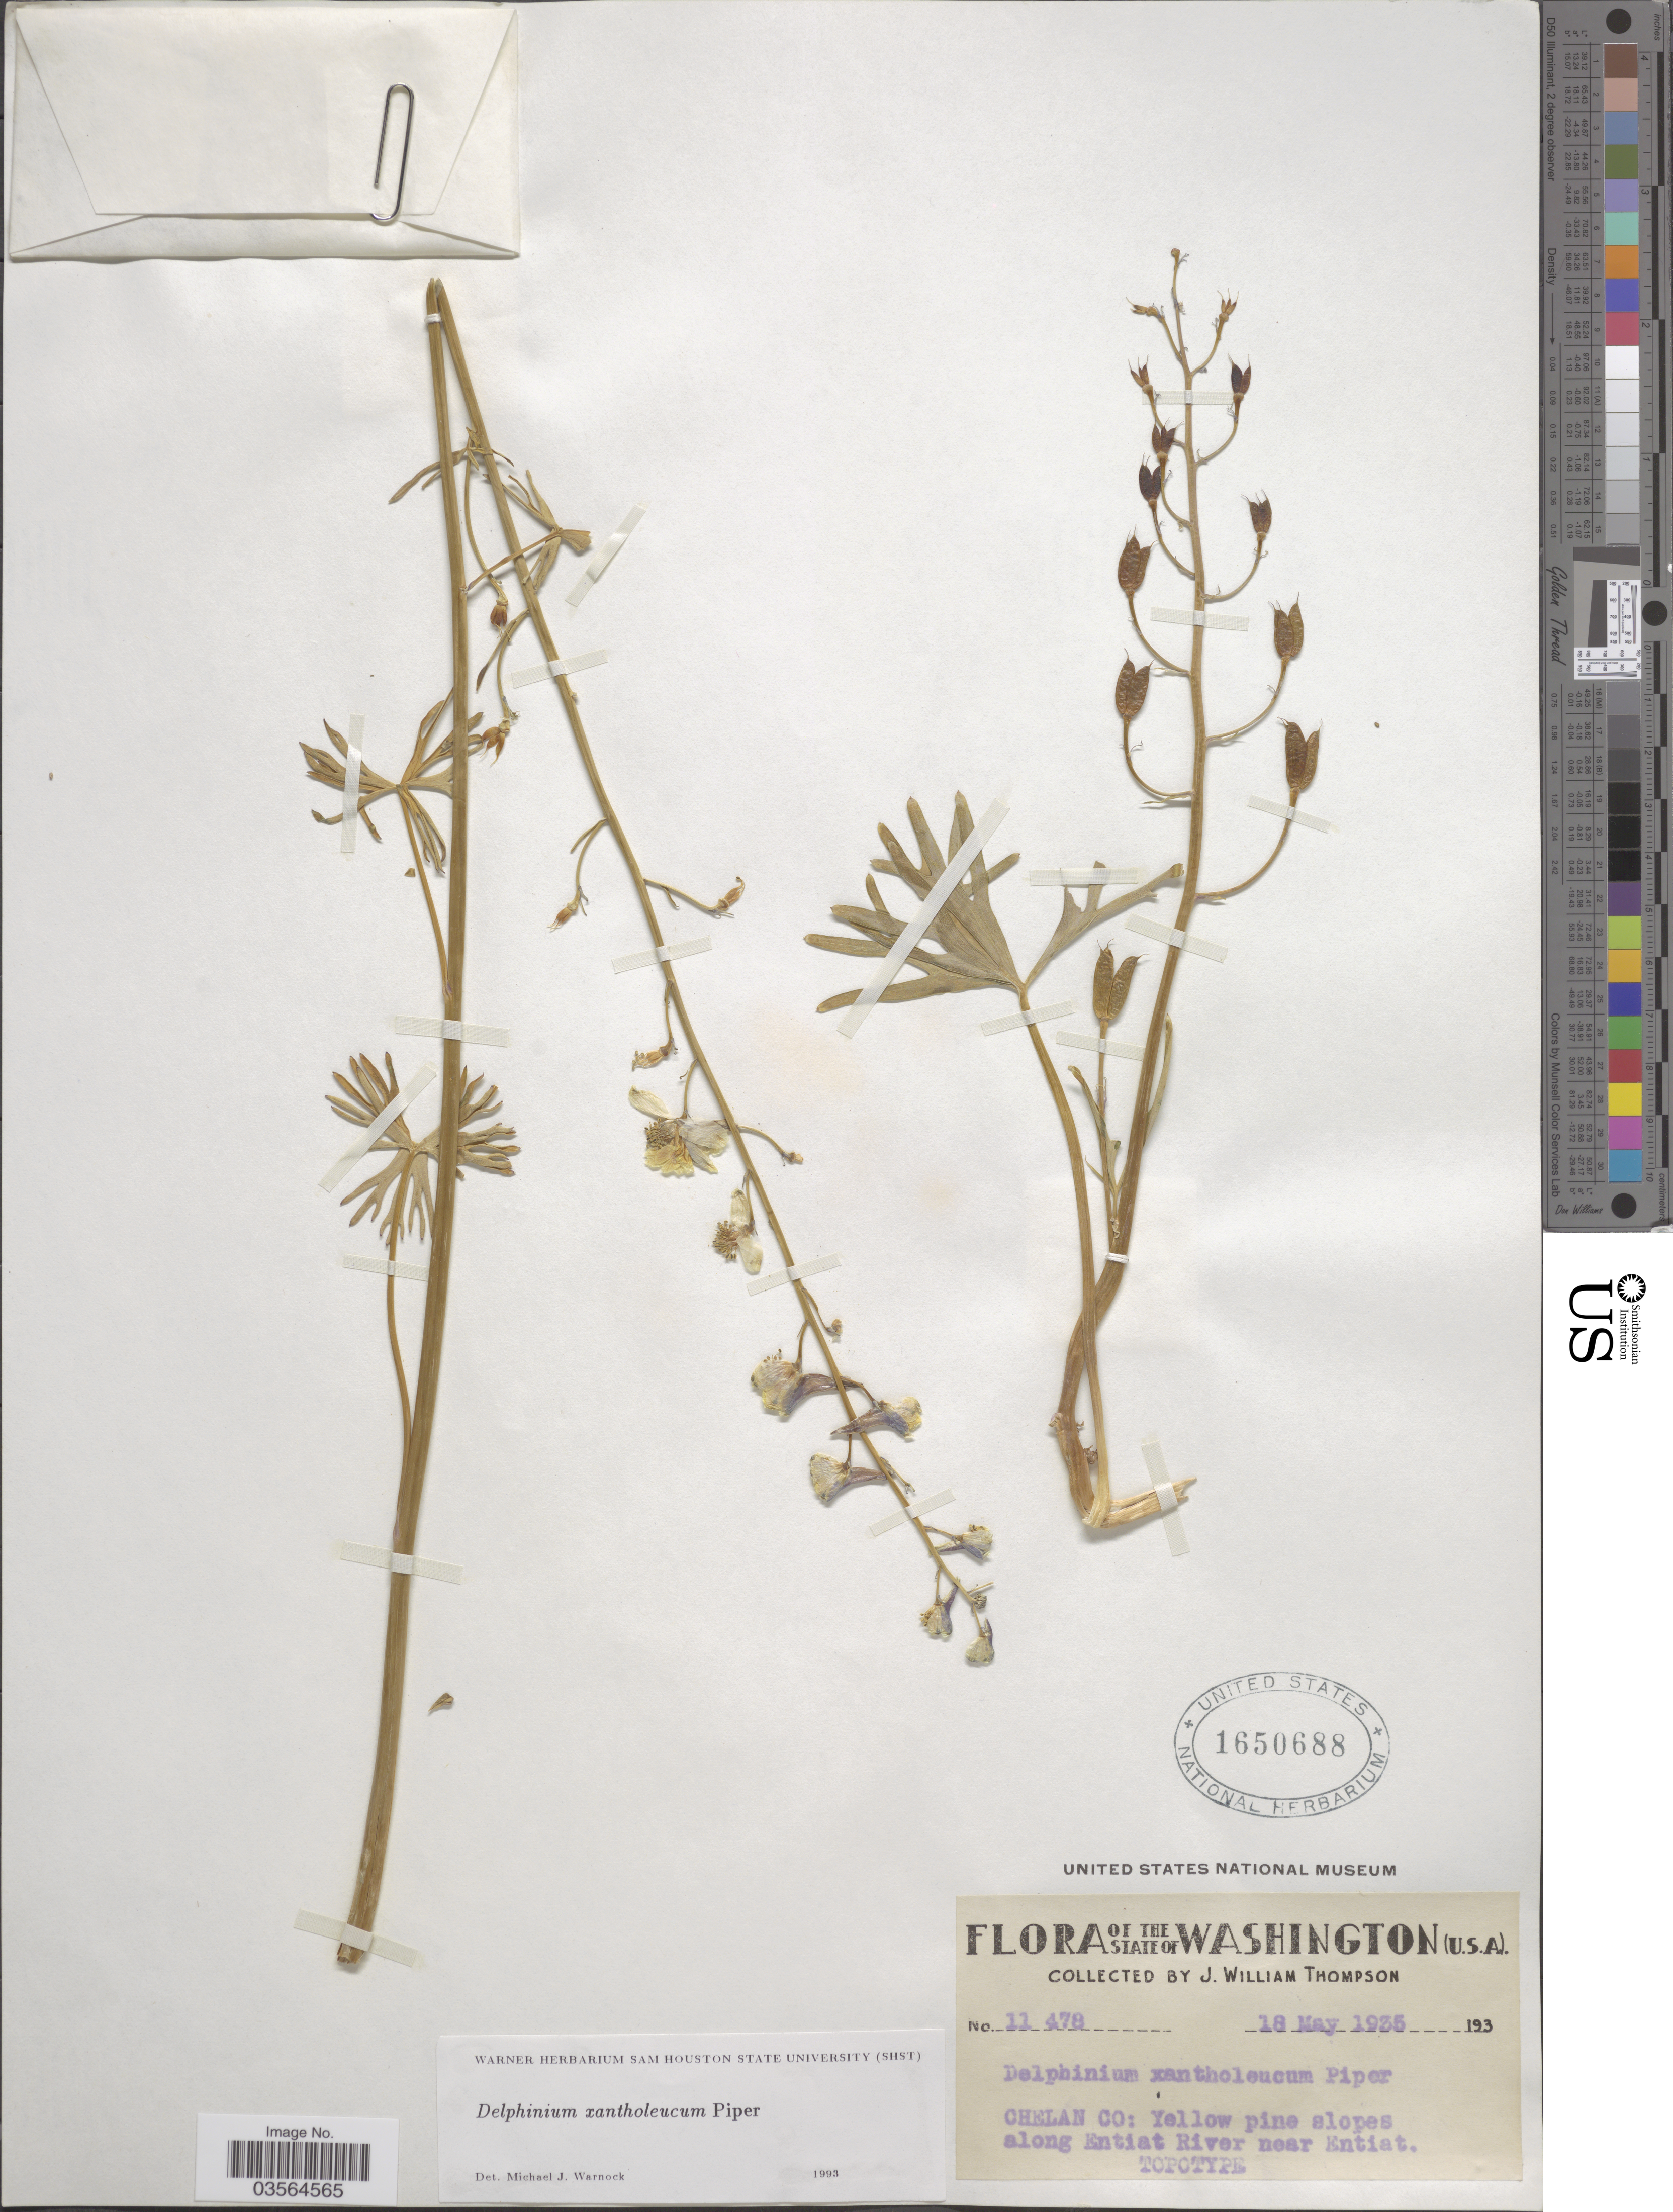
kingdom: Plantae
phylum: Tracheophyta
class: Magnoliopsida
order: Ranunculales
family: Ranunculaceae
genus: Delphinium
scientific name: Delphinium xantholeucum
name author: Piper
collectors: J. W. Thompson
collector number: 11478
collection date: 1935-05-18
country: United States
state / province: Washington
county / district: Chelan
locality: Chelan Co: Yellow pine slopes along Entiat River near Entiat.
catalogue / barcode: US 1650688